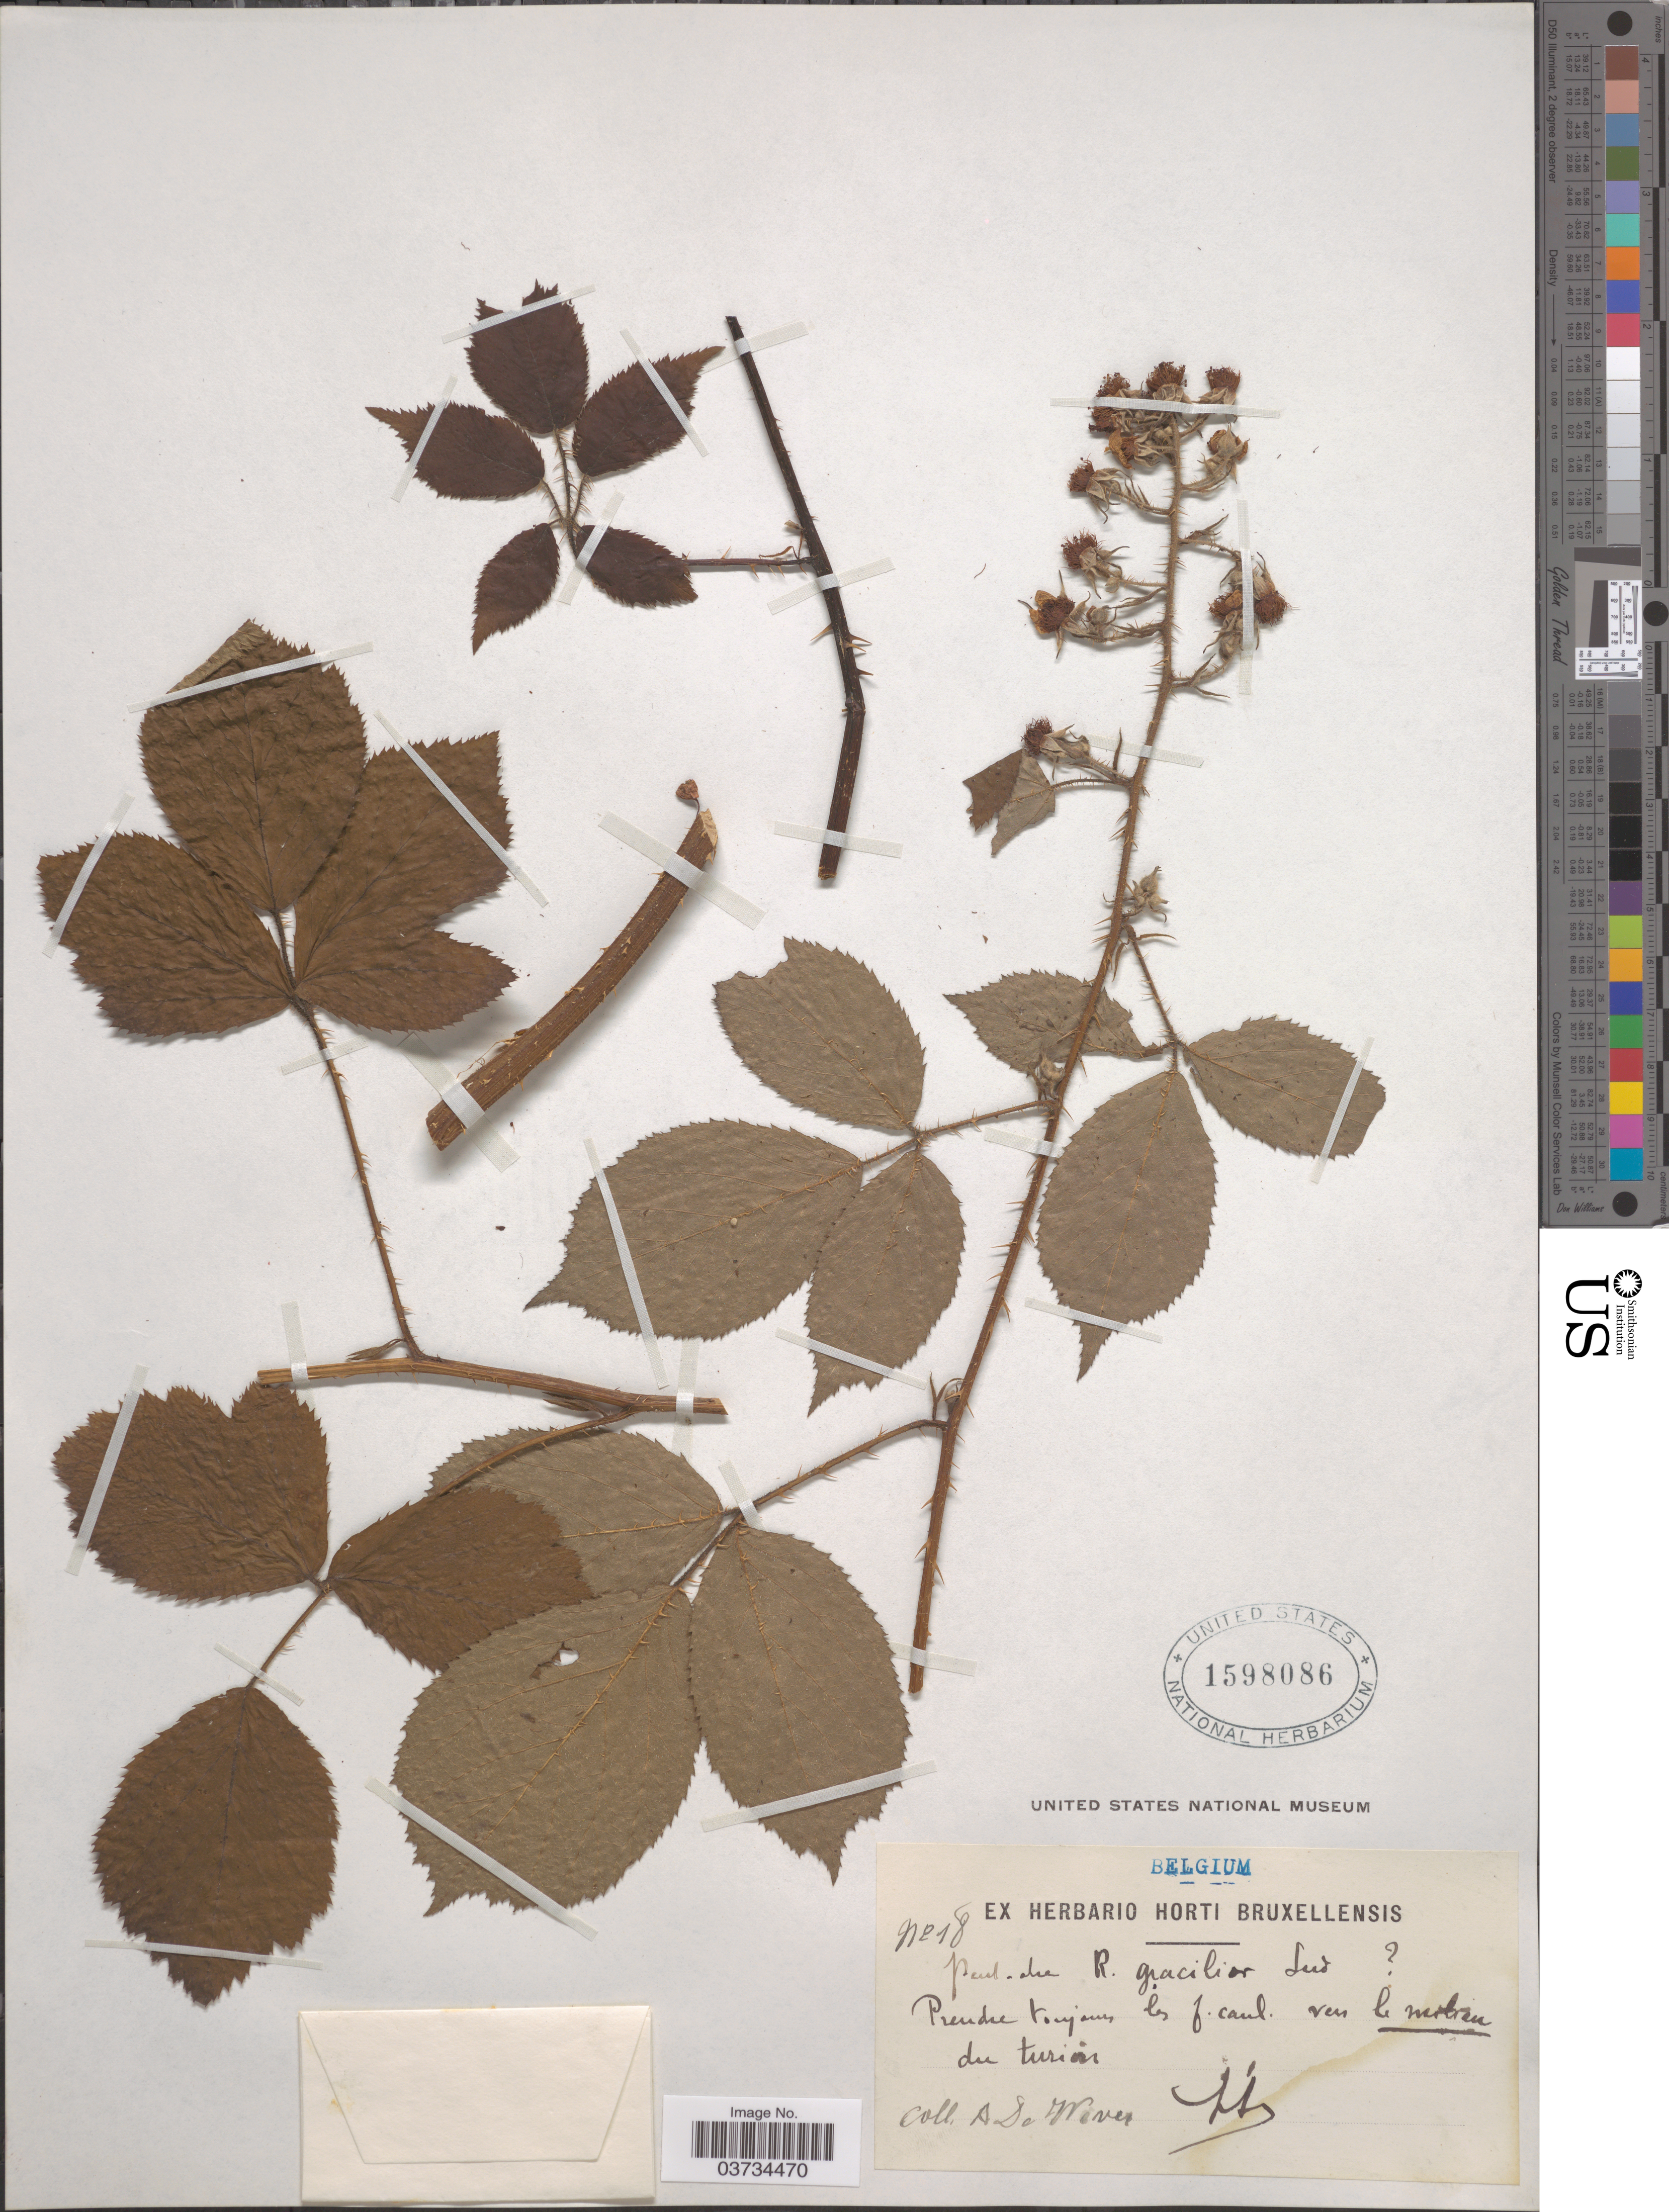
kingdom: Plantae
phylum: Tracheophyta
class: Magnoliopsida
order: Rosales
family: Rosaceae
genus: Rubus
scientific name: Rubus gracilior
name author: Sudre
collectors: A. De Wever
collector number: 18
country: Belgium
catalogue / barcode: US 1598086